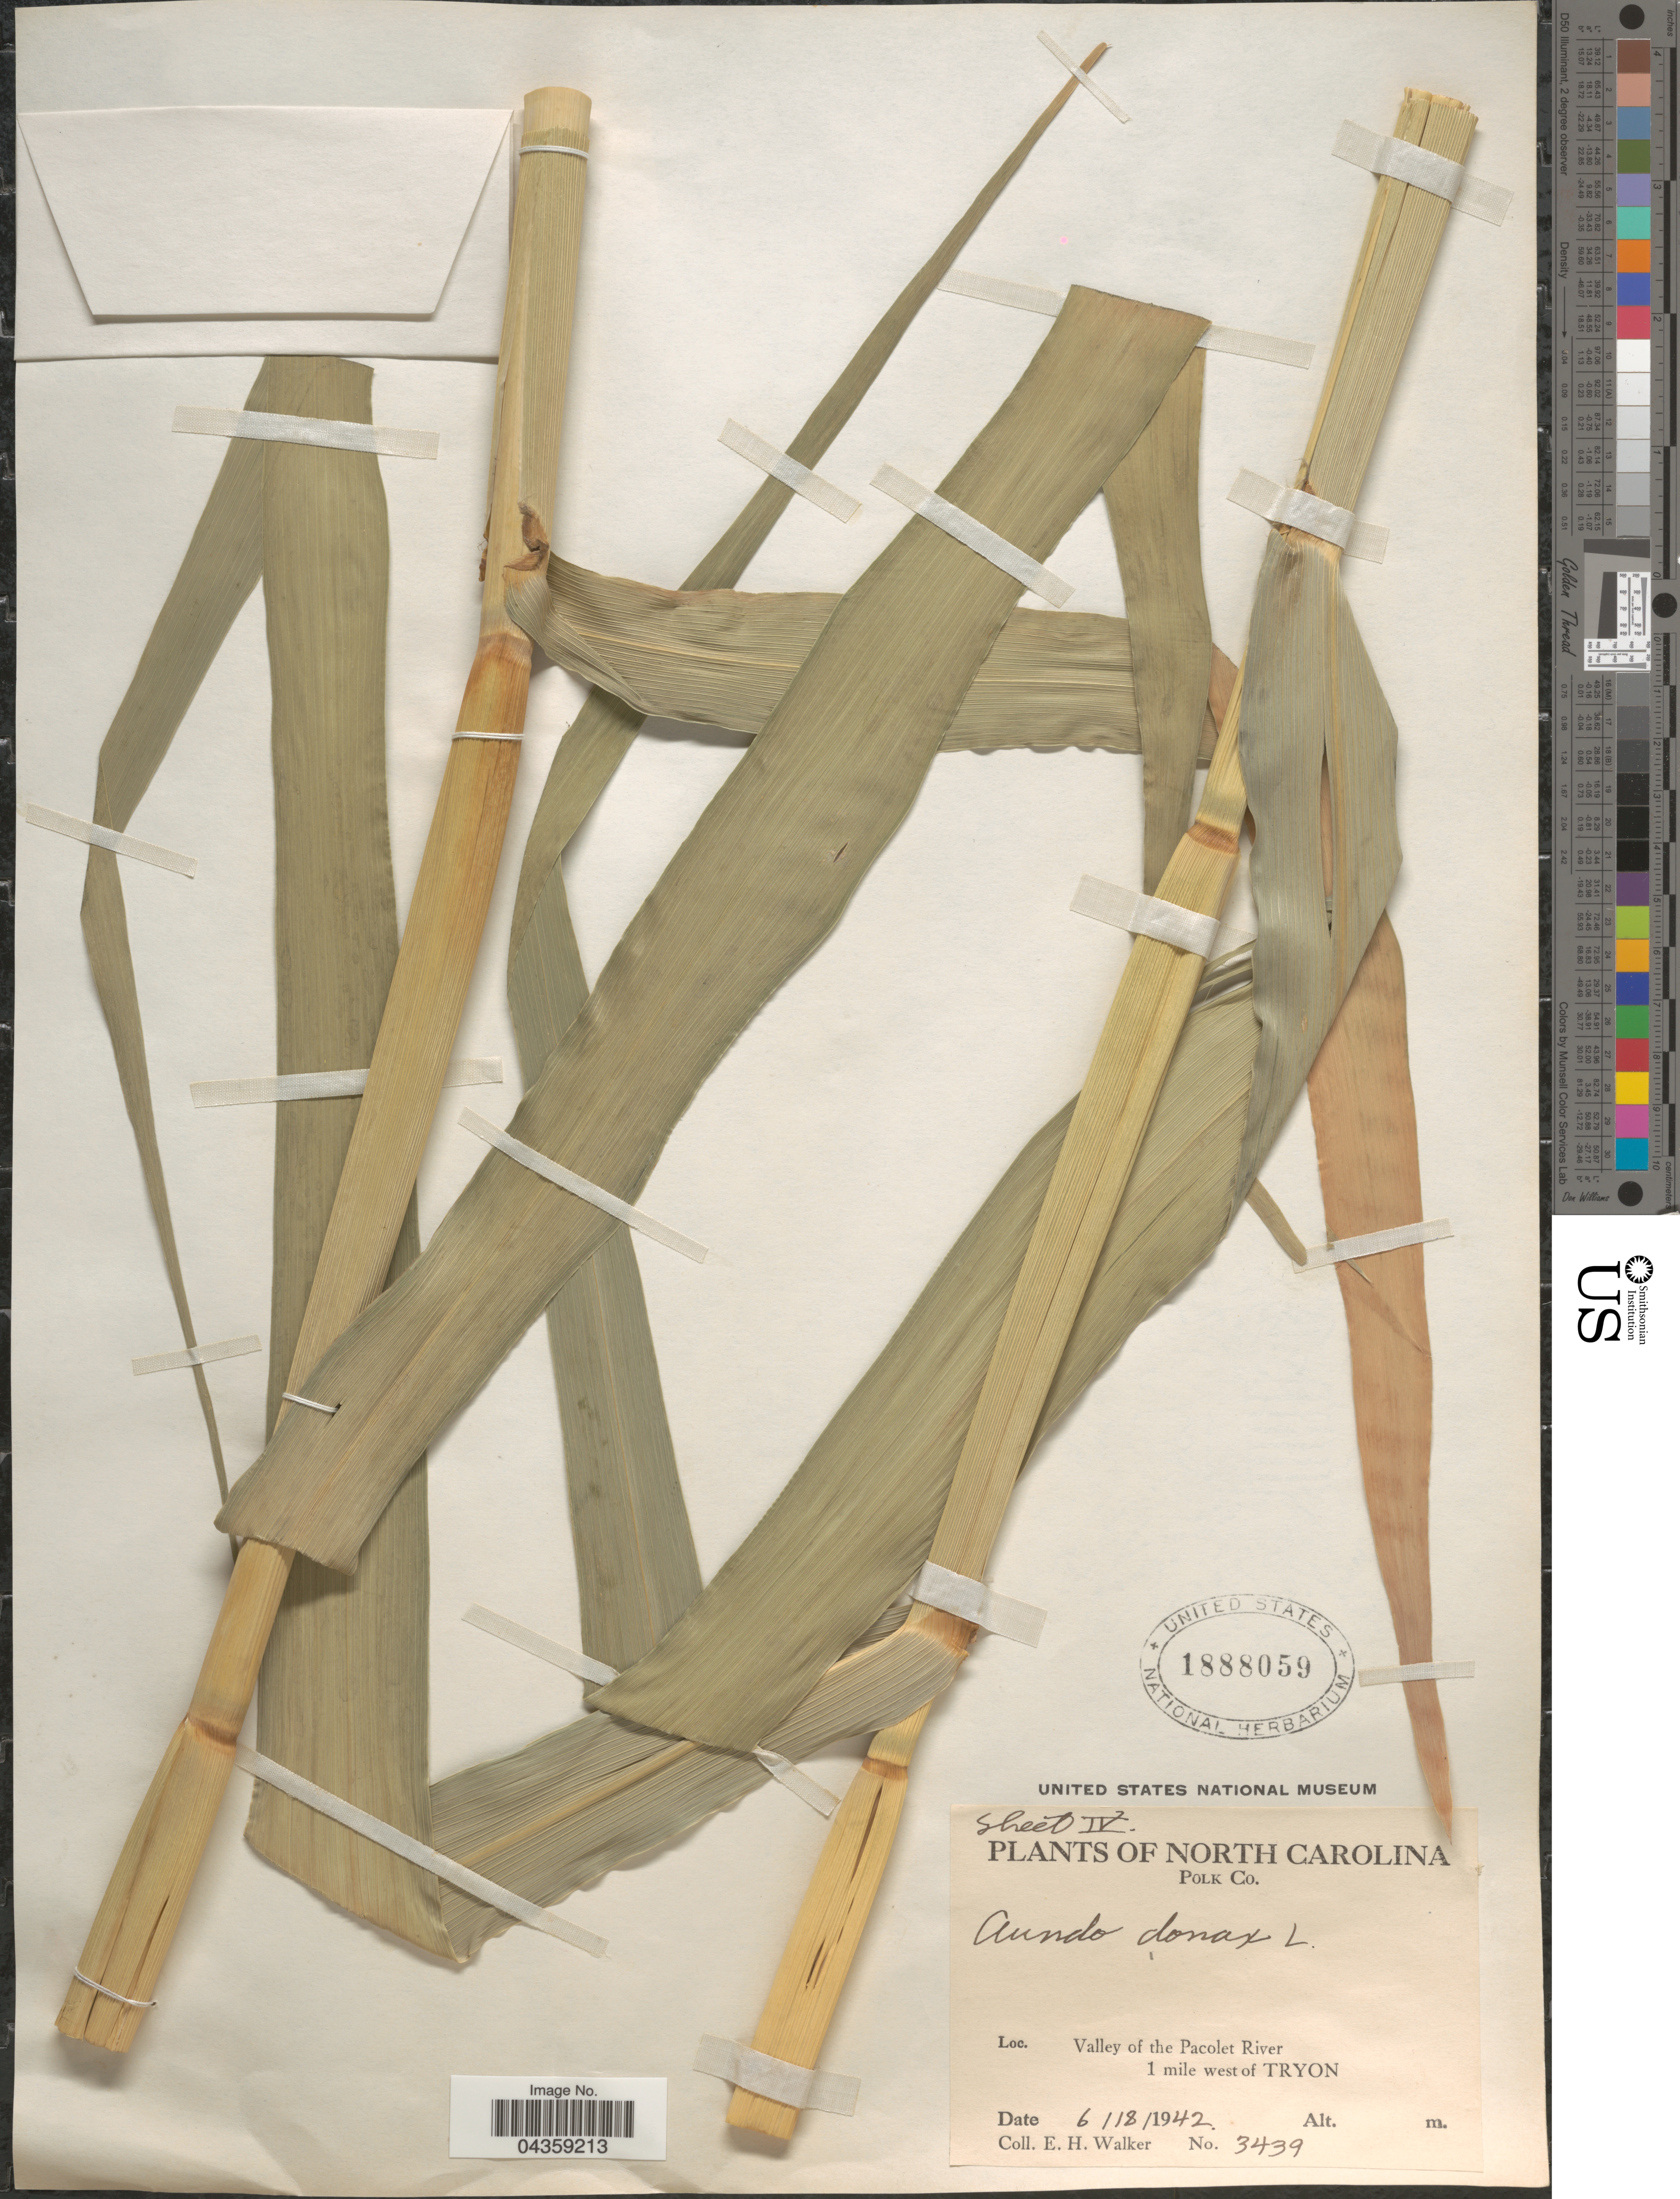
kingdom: Plantae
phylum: Tracheophyta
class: Liliopsida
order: Poales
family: Poaceae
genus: Arundo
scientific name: Arundo donax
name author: L.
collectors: E. H. Walker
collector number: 3439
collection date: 1942-06-18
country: United States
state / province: North Carolina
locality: Polk Co. Valley of the Pacolet River. 1 mile west of Tryon.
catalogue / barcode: US 1888059